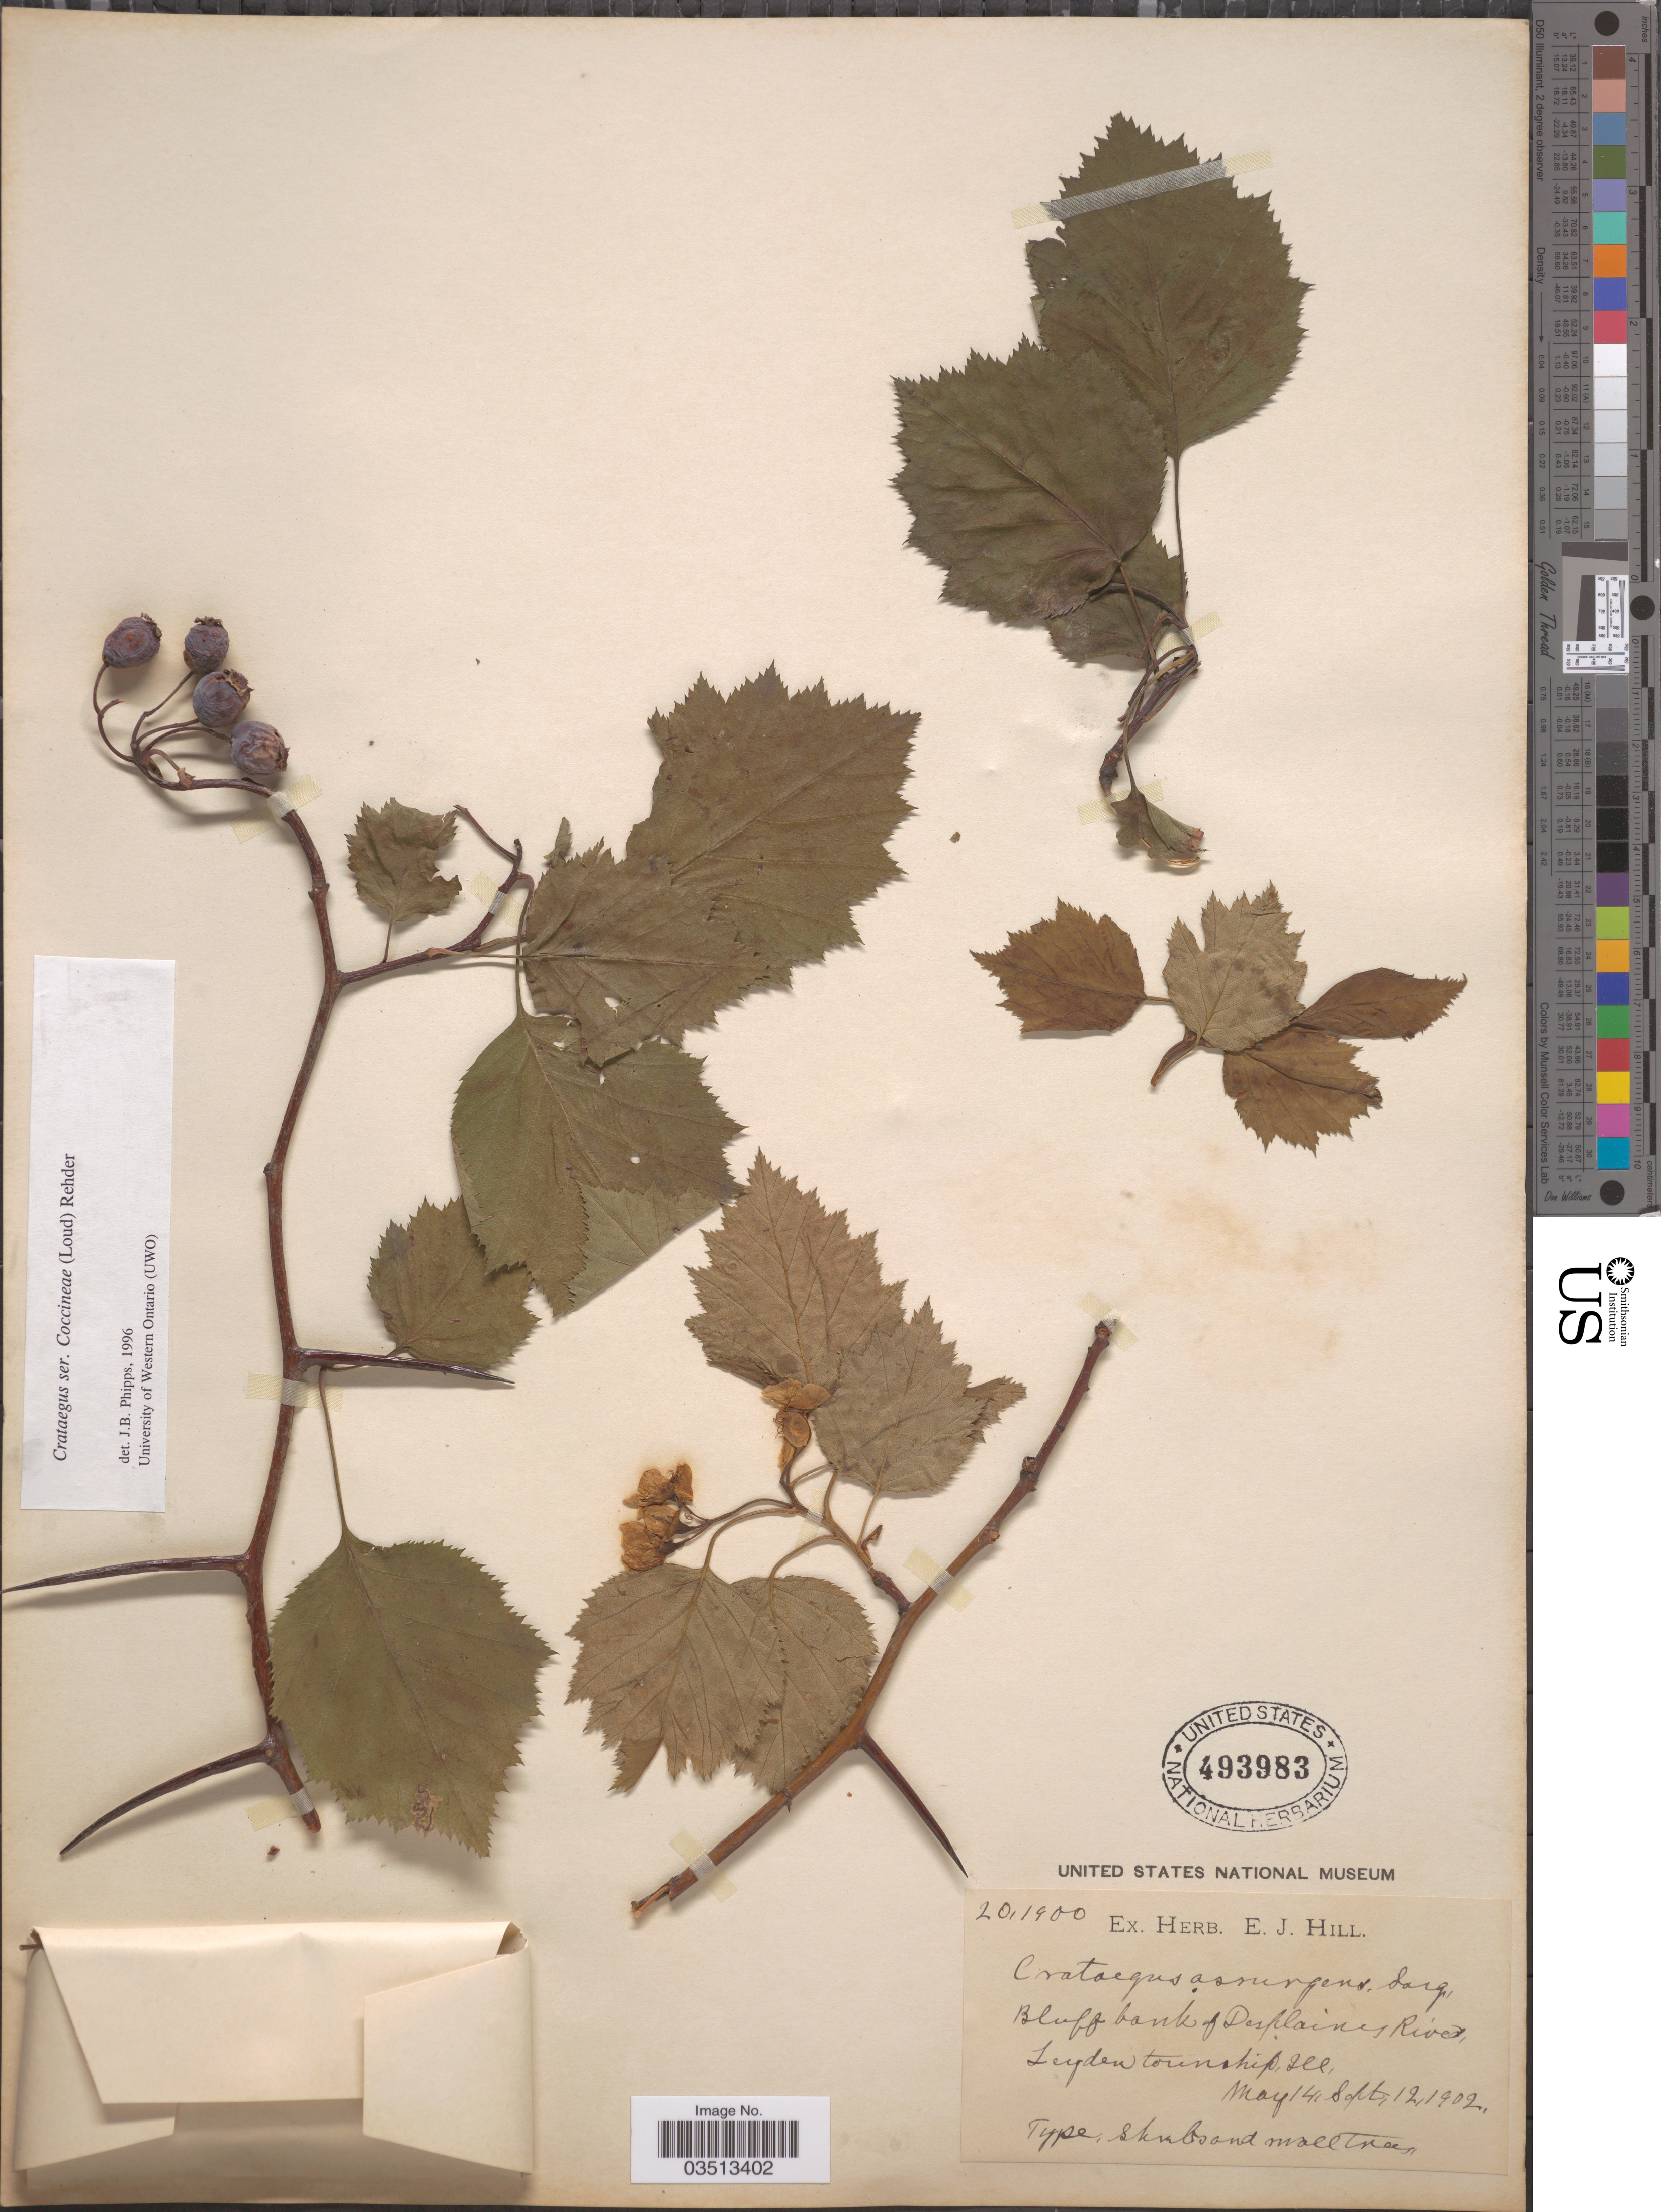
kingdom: Plantae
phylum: Tracheophyta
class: Magnoliopsida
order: Rosales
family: Rosaceae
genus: Crataegus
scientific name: Crataegus assurgens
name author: Sarg.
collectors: Ex herb. E. J. Hill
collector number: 201900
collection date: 1902-05-14/1902-09-12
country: United States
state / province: Illinois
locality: Bluff bank of Desplaines River, Leyden township.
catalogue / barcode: US 493983